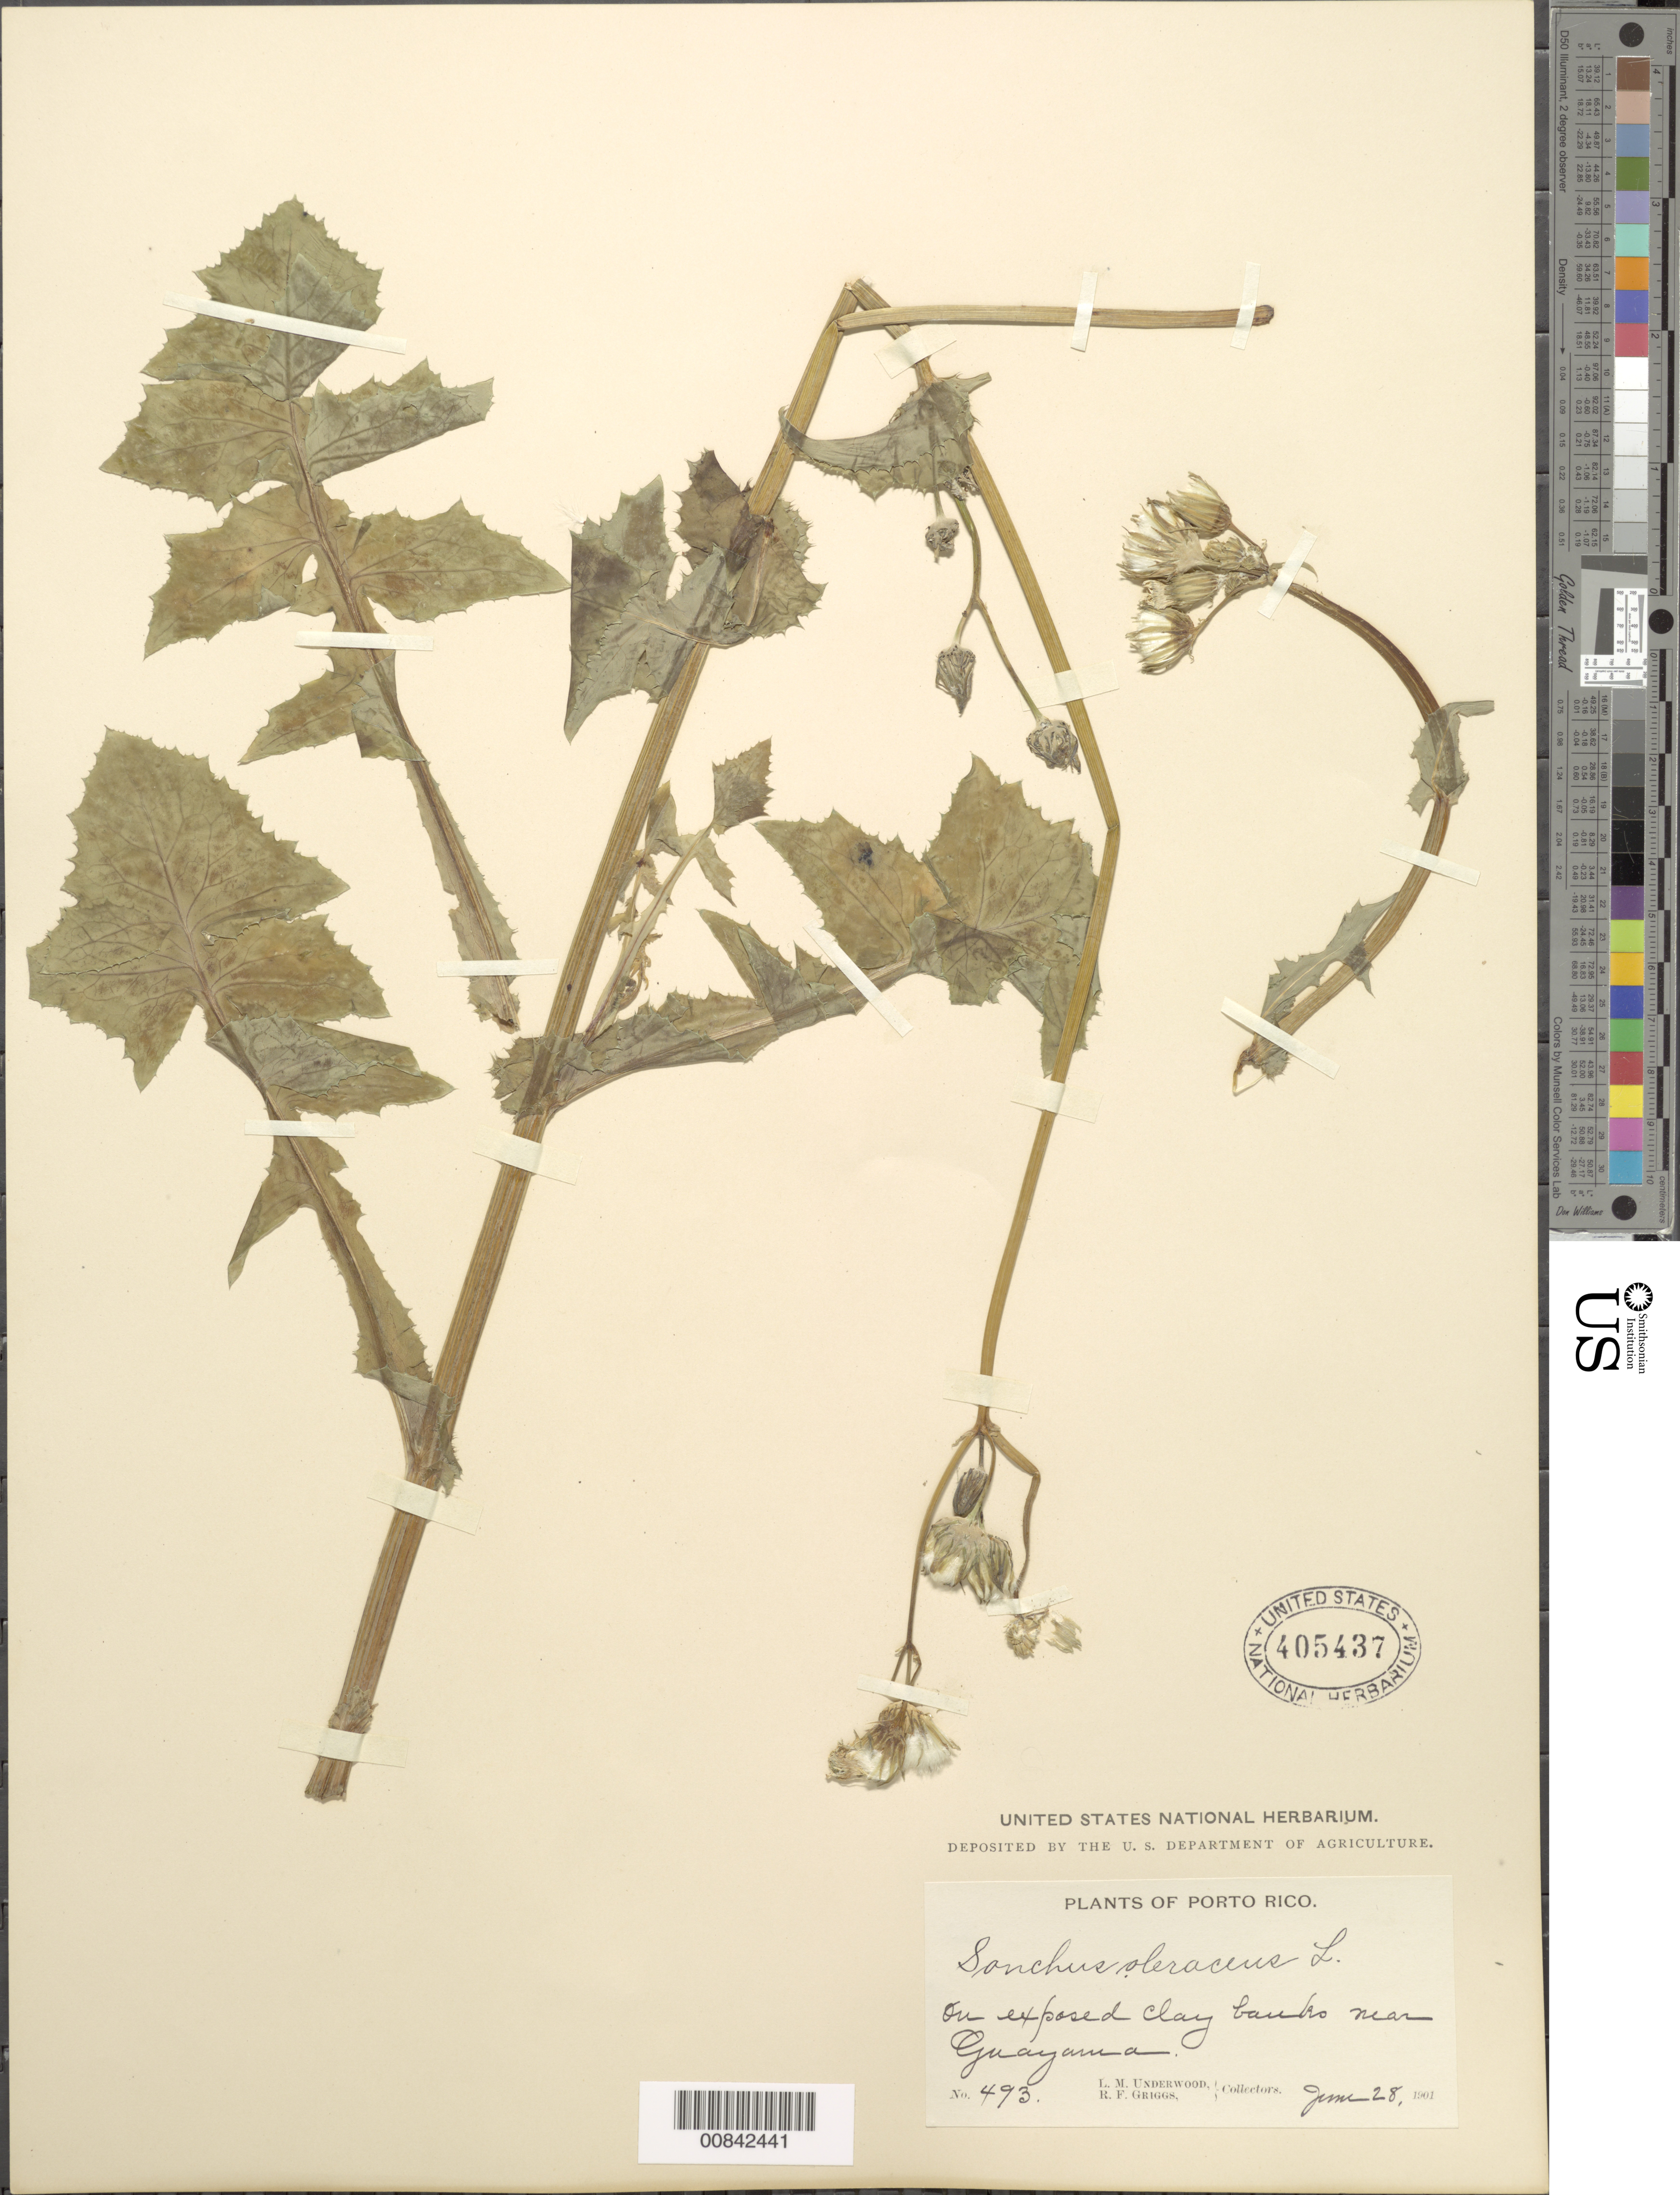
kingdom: Plantae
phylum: Tracheophyta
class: Magnoliopsida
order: Asterales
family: Asteraceae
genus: Sonchus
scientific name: Sonchus oleraceus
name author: L.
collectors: L. M. Underwood & R. F. Griggs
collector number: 493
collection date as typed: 28 Jun 1901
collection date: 1901-06-28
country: Puerto Rico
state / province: Guayama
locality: near Guayama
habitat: exposed clay banks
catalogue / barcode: US 405437